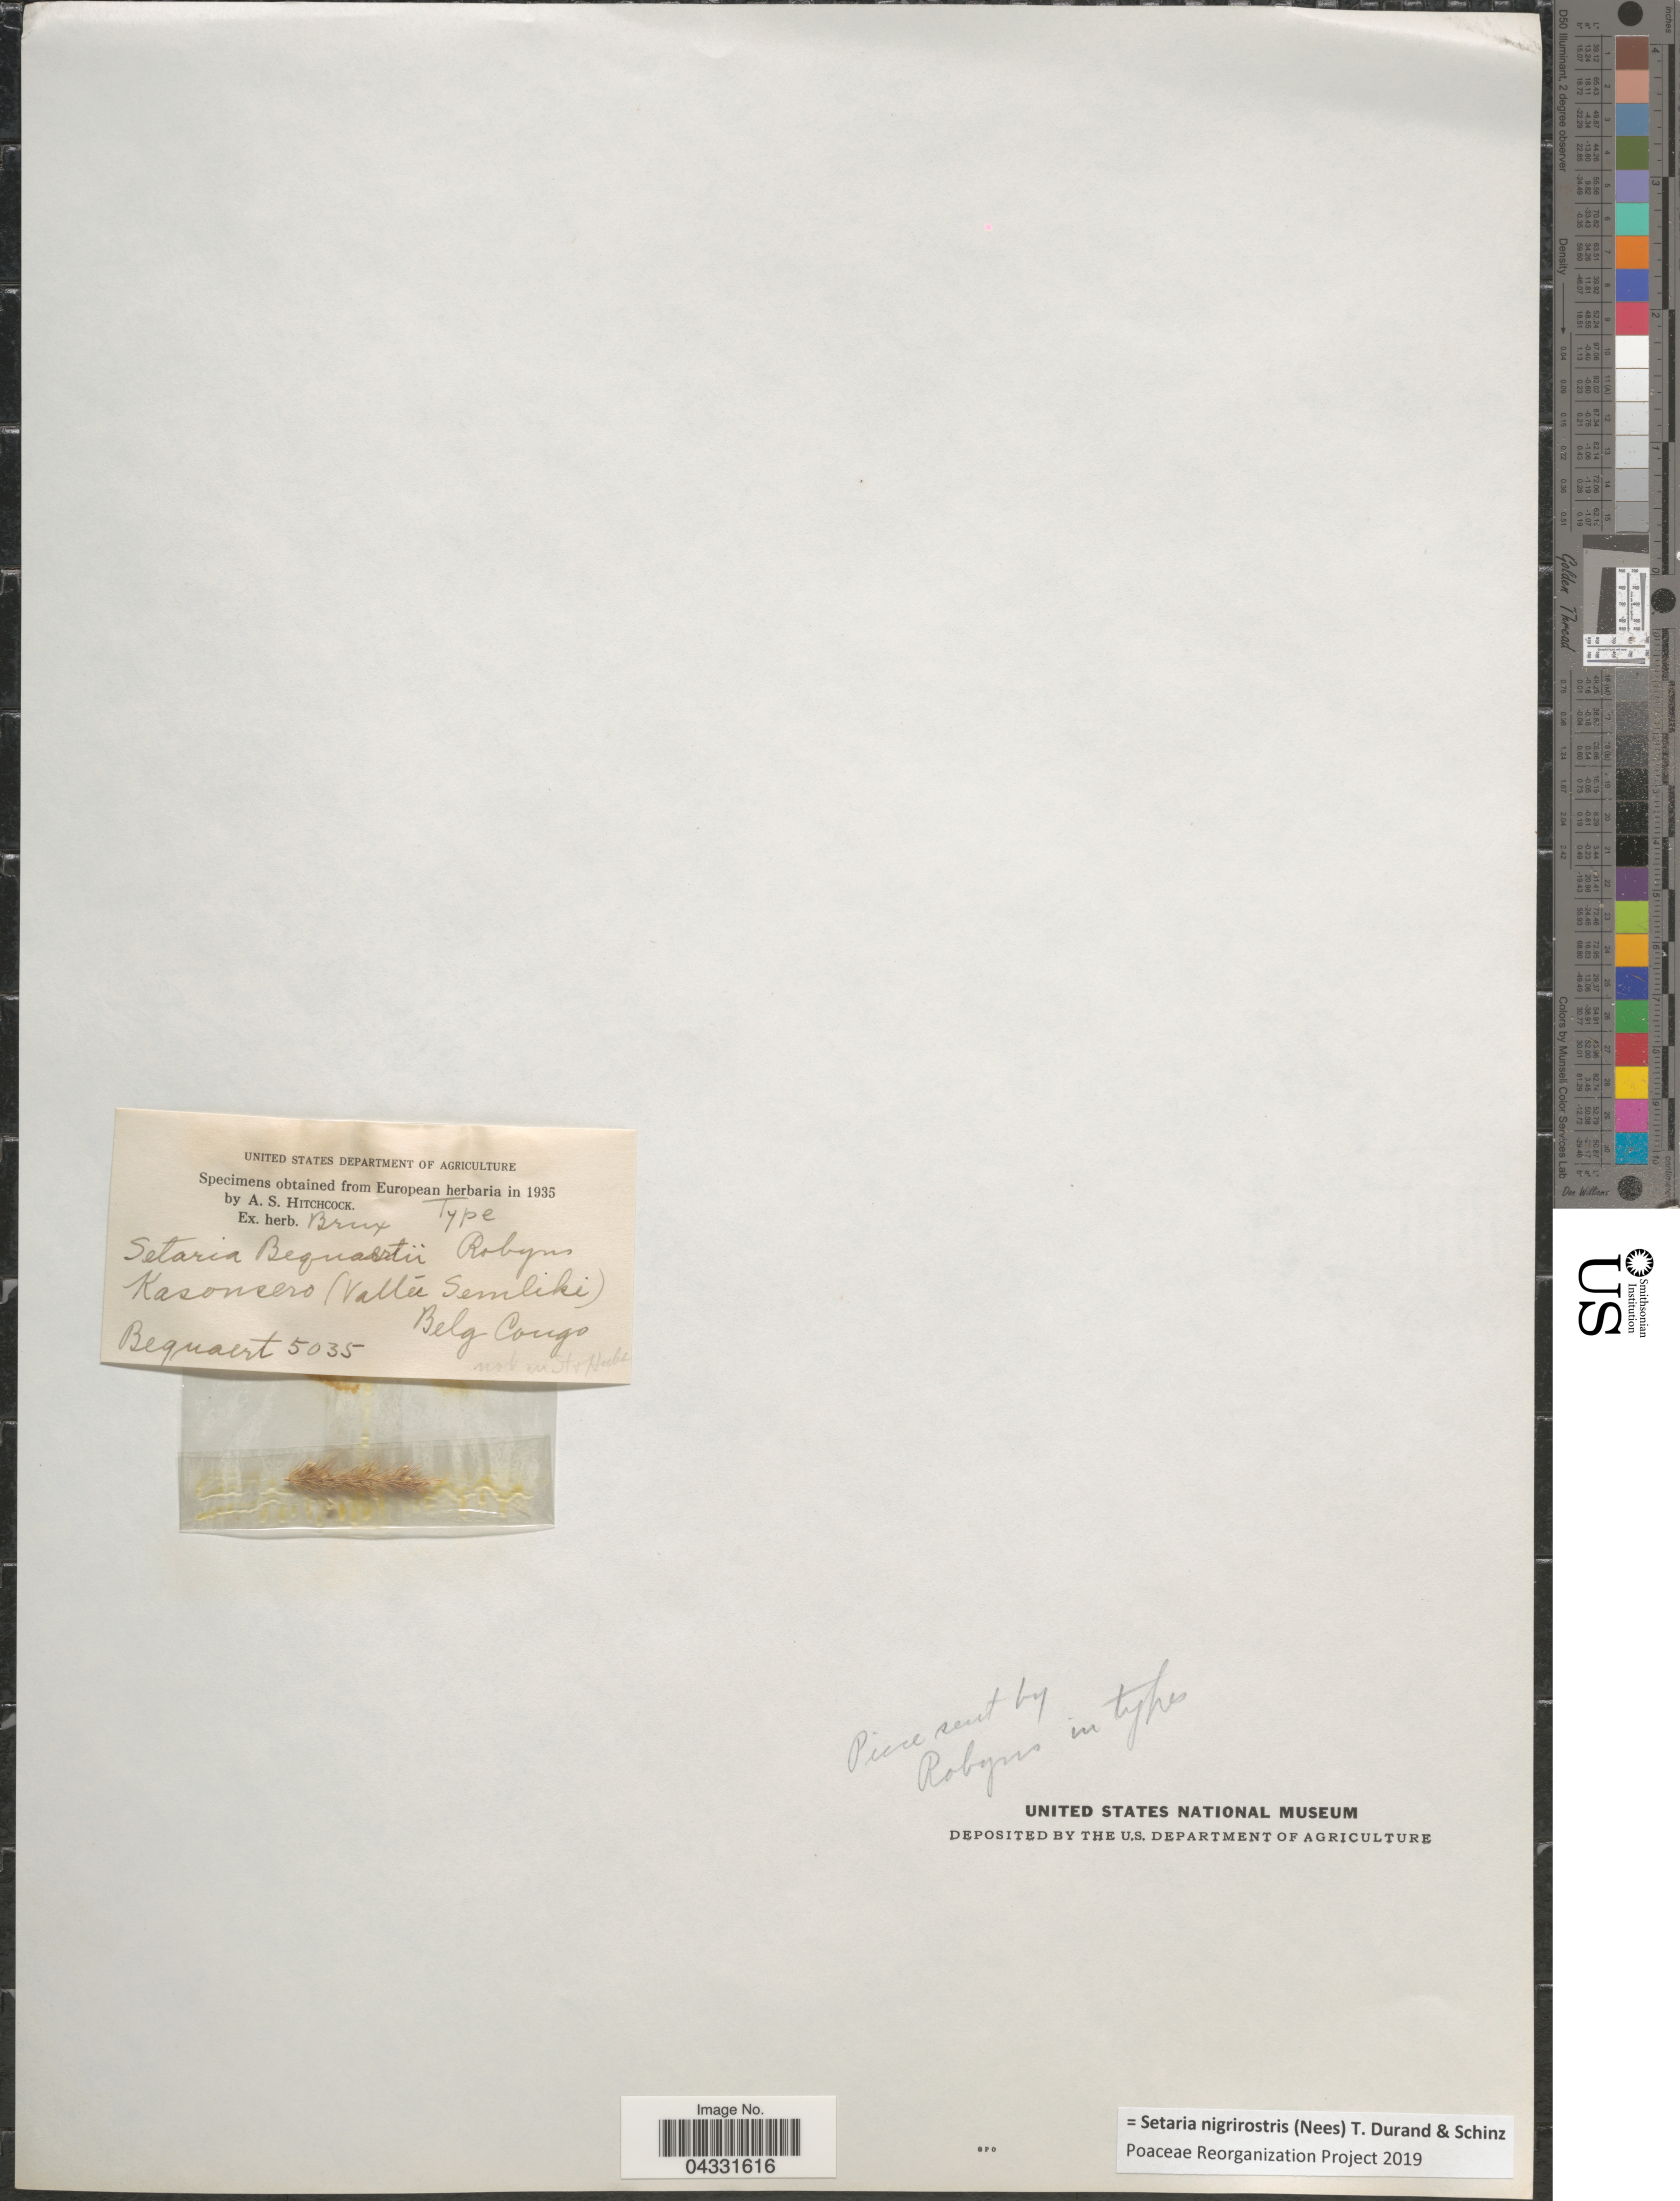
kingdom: Plantae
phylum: Tracheophyta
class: Liliopsida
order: Poales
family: Poaceae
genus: Setaria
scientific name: Setaria nigrirostris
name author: (Nees) Durand & Schinz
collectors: Bequaert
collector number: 5035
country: Congo, Democratic Republic of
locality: Kasonsero (Vallée Semliki). Belg Congo.